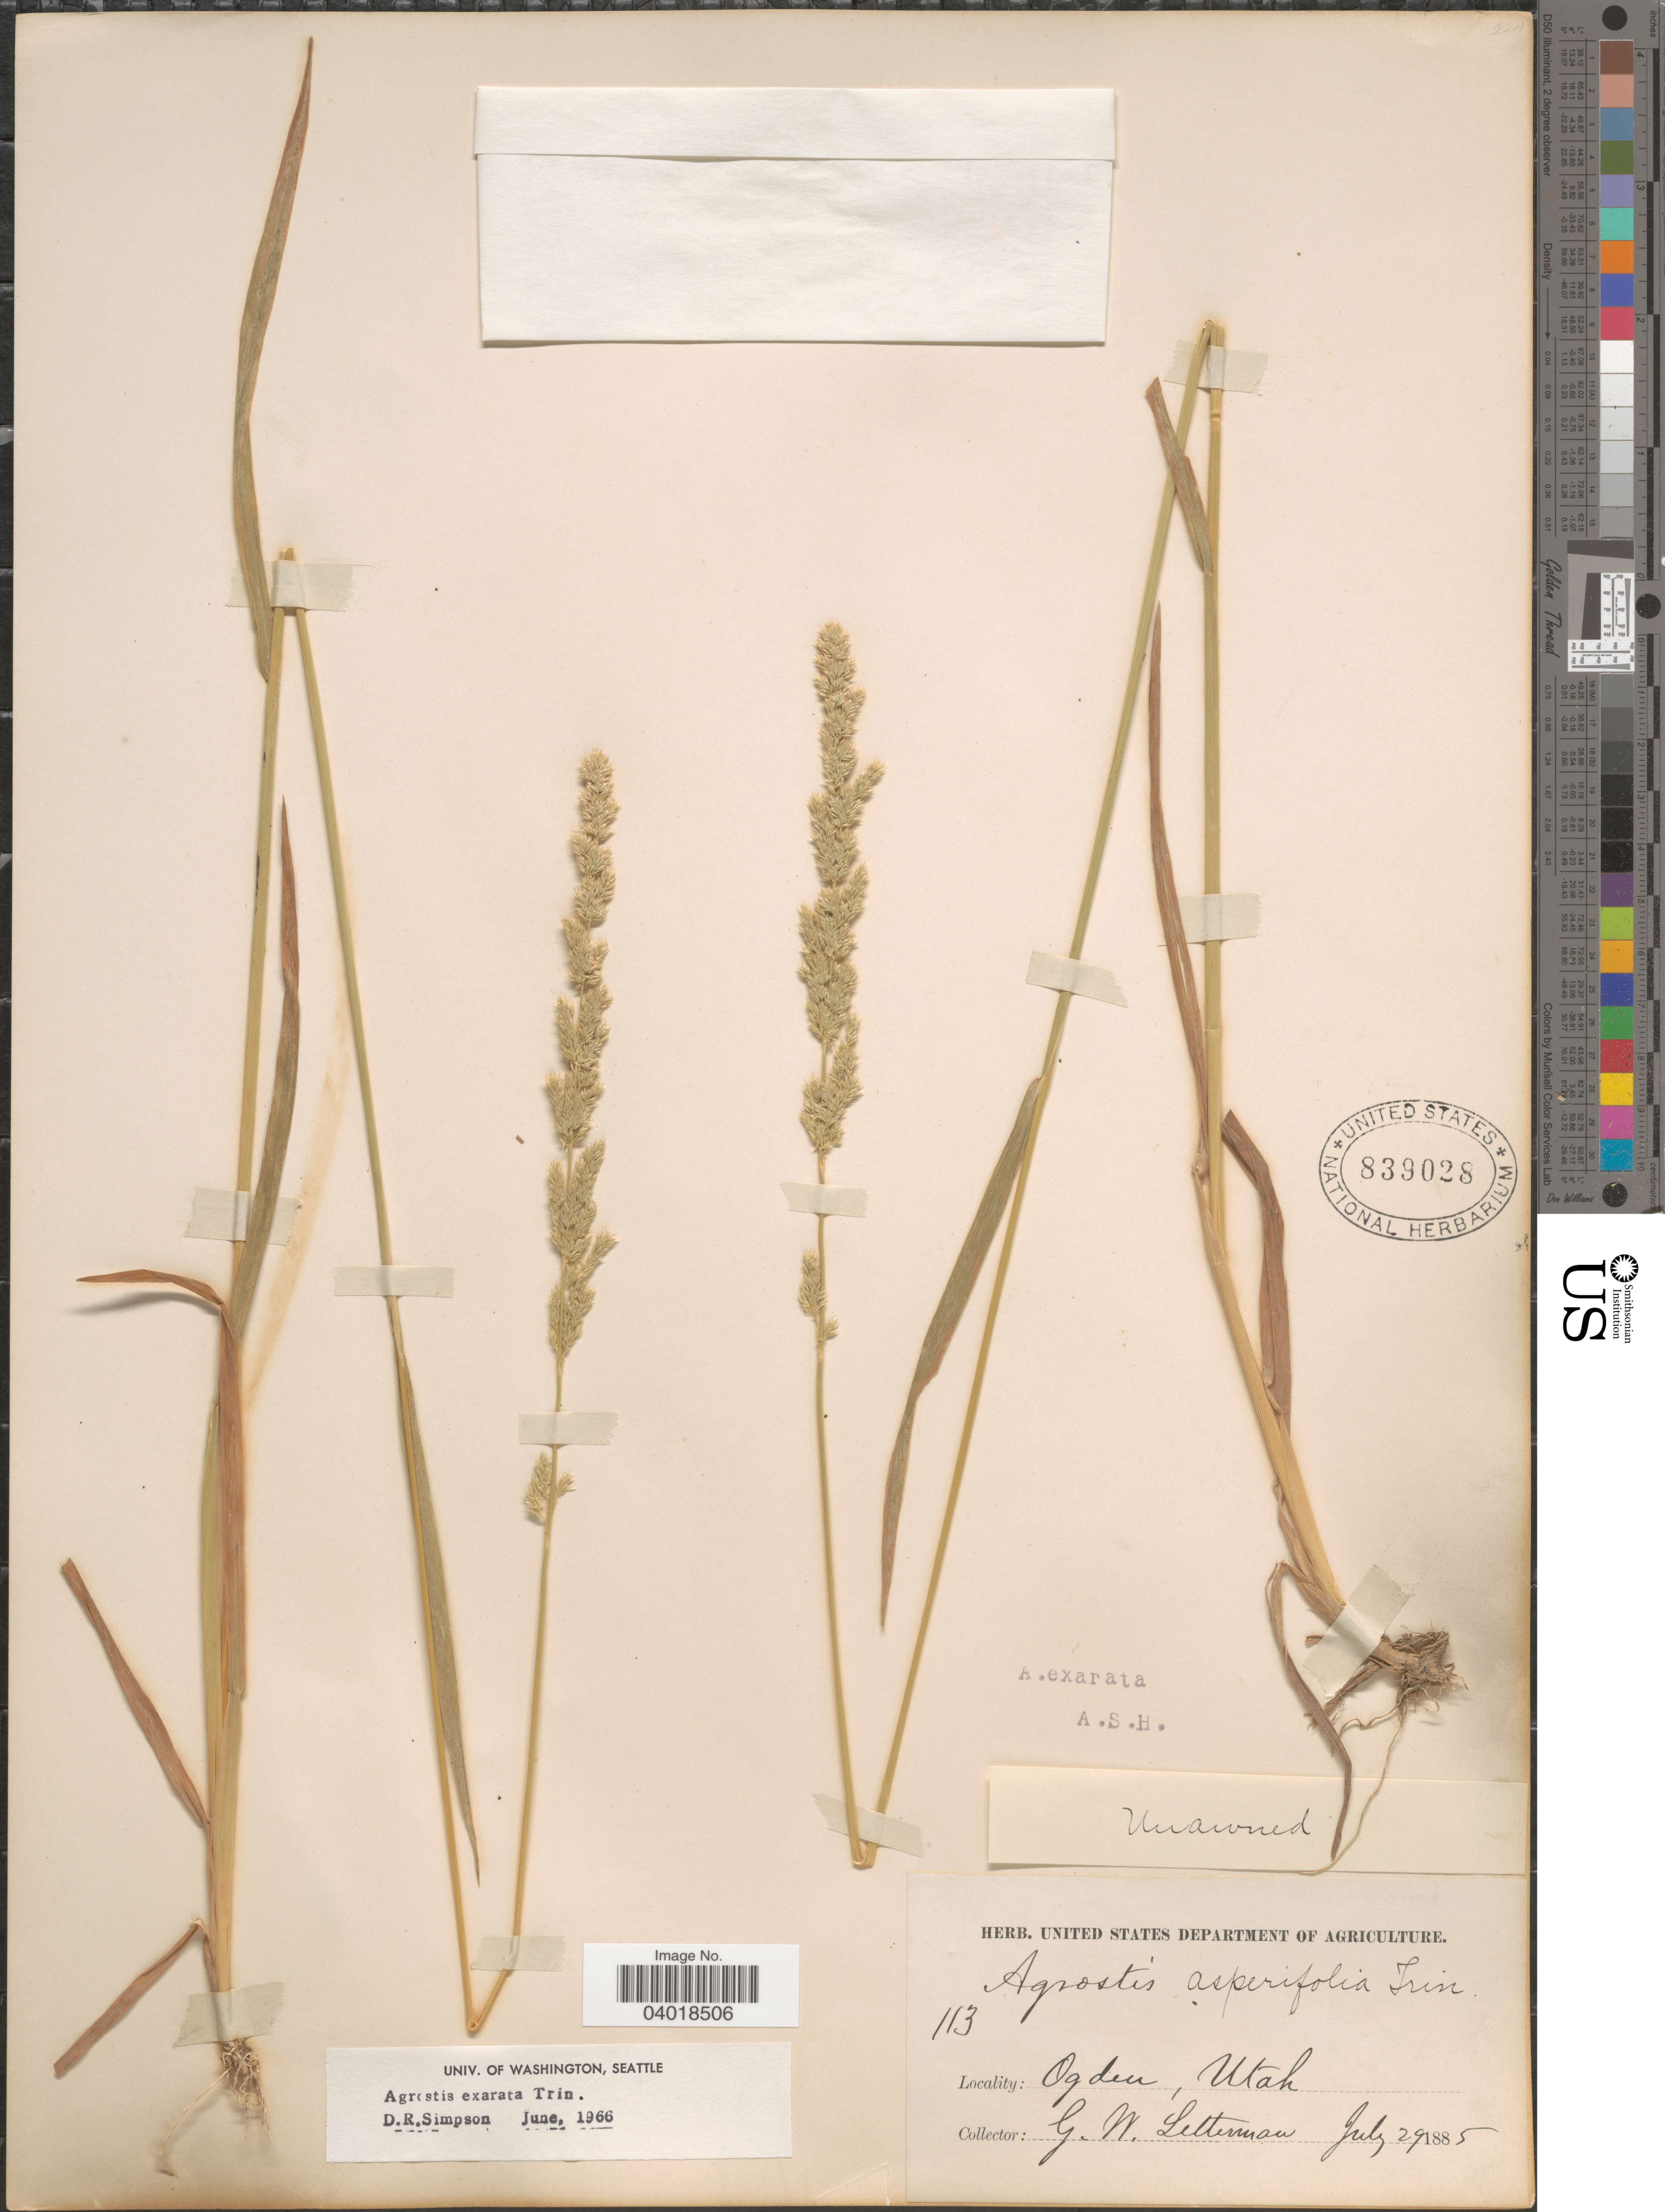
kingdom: Plantae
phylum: Tracheophyta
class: Liliopsida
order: Poales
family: Poaceae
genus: Agrostis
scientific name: Agrostis exarata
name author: Trin.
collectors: G. W. Letterman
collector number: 113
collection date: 1885-07-29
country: United States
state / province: Utah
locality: Ogden.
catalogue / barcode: US 839028